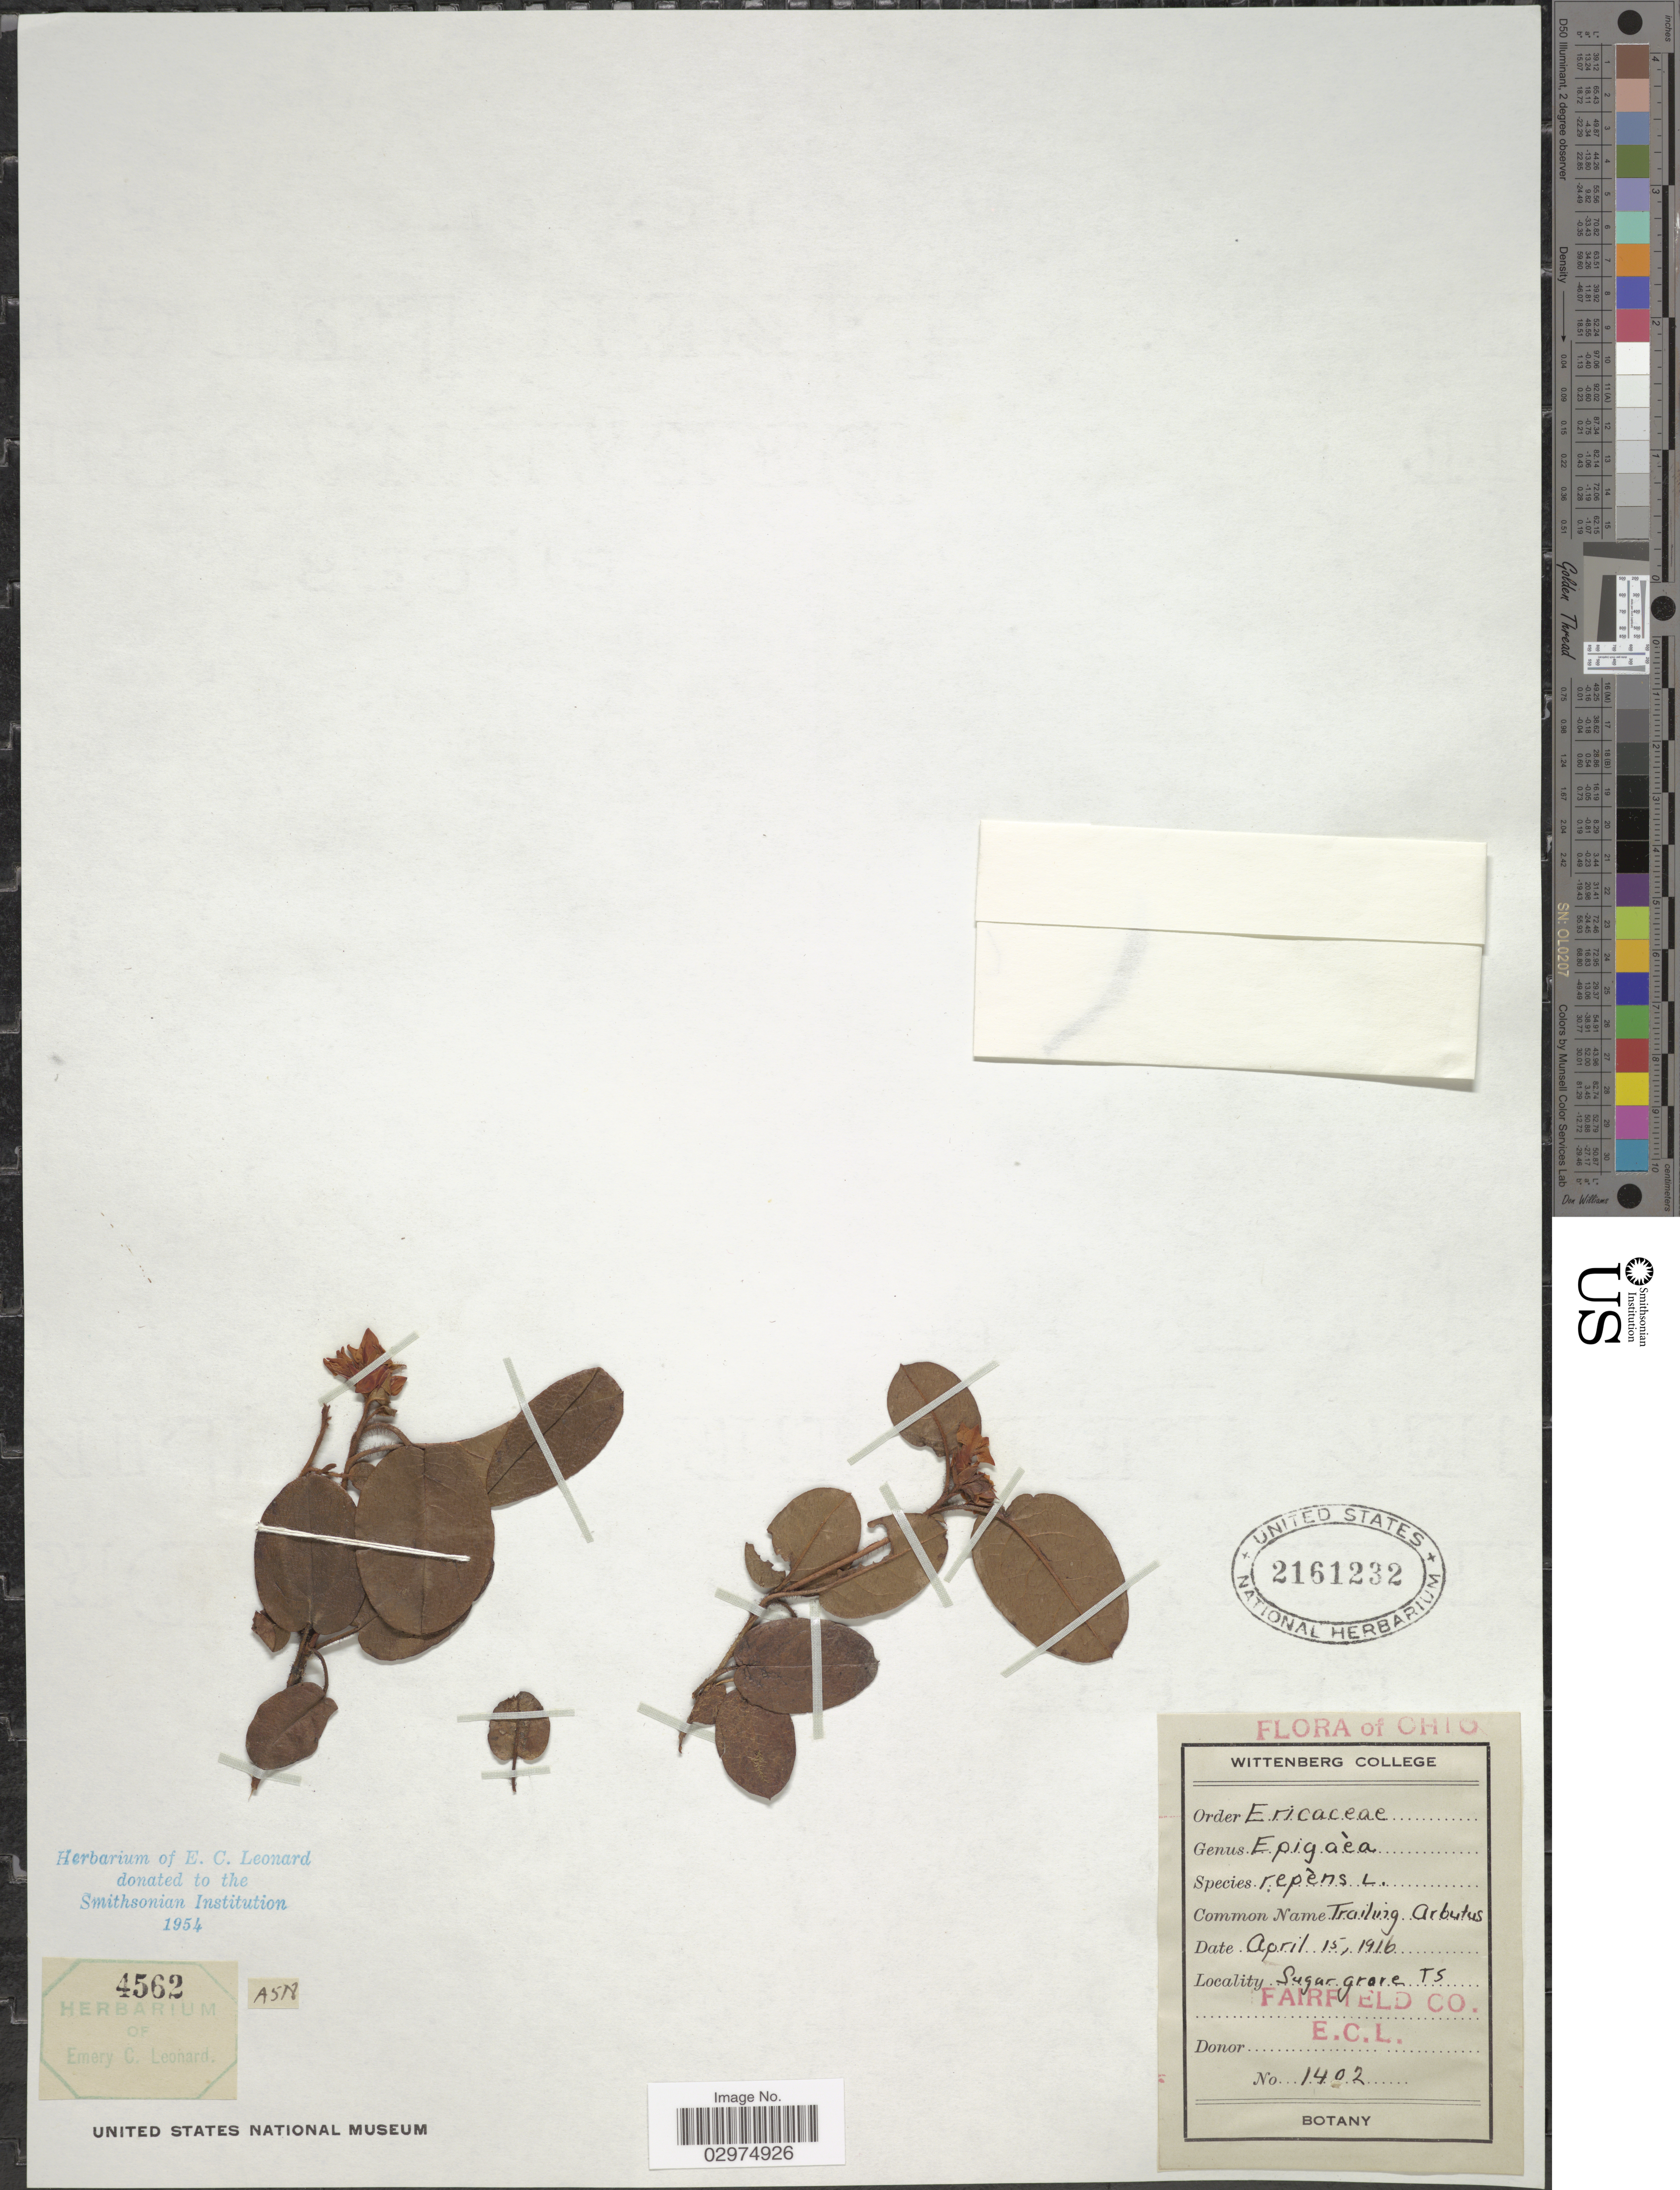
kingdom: Plantae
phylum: Tracheophyta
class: Magnoliopsida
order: Ericales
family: Ericaceae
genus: Epigaea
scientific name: Epigaea repens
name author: L.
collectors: E. C. Leonard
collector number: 1402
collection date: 1916-04-15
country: United States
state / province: Ohio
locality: Sugar grove TS, Fairfield Co.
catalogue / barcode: US 2161232